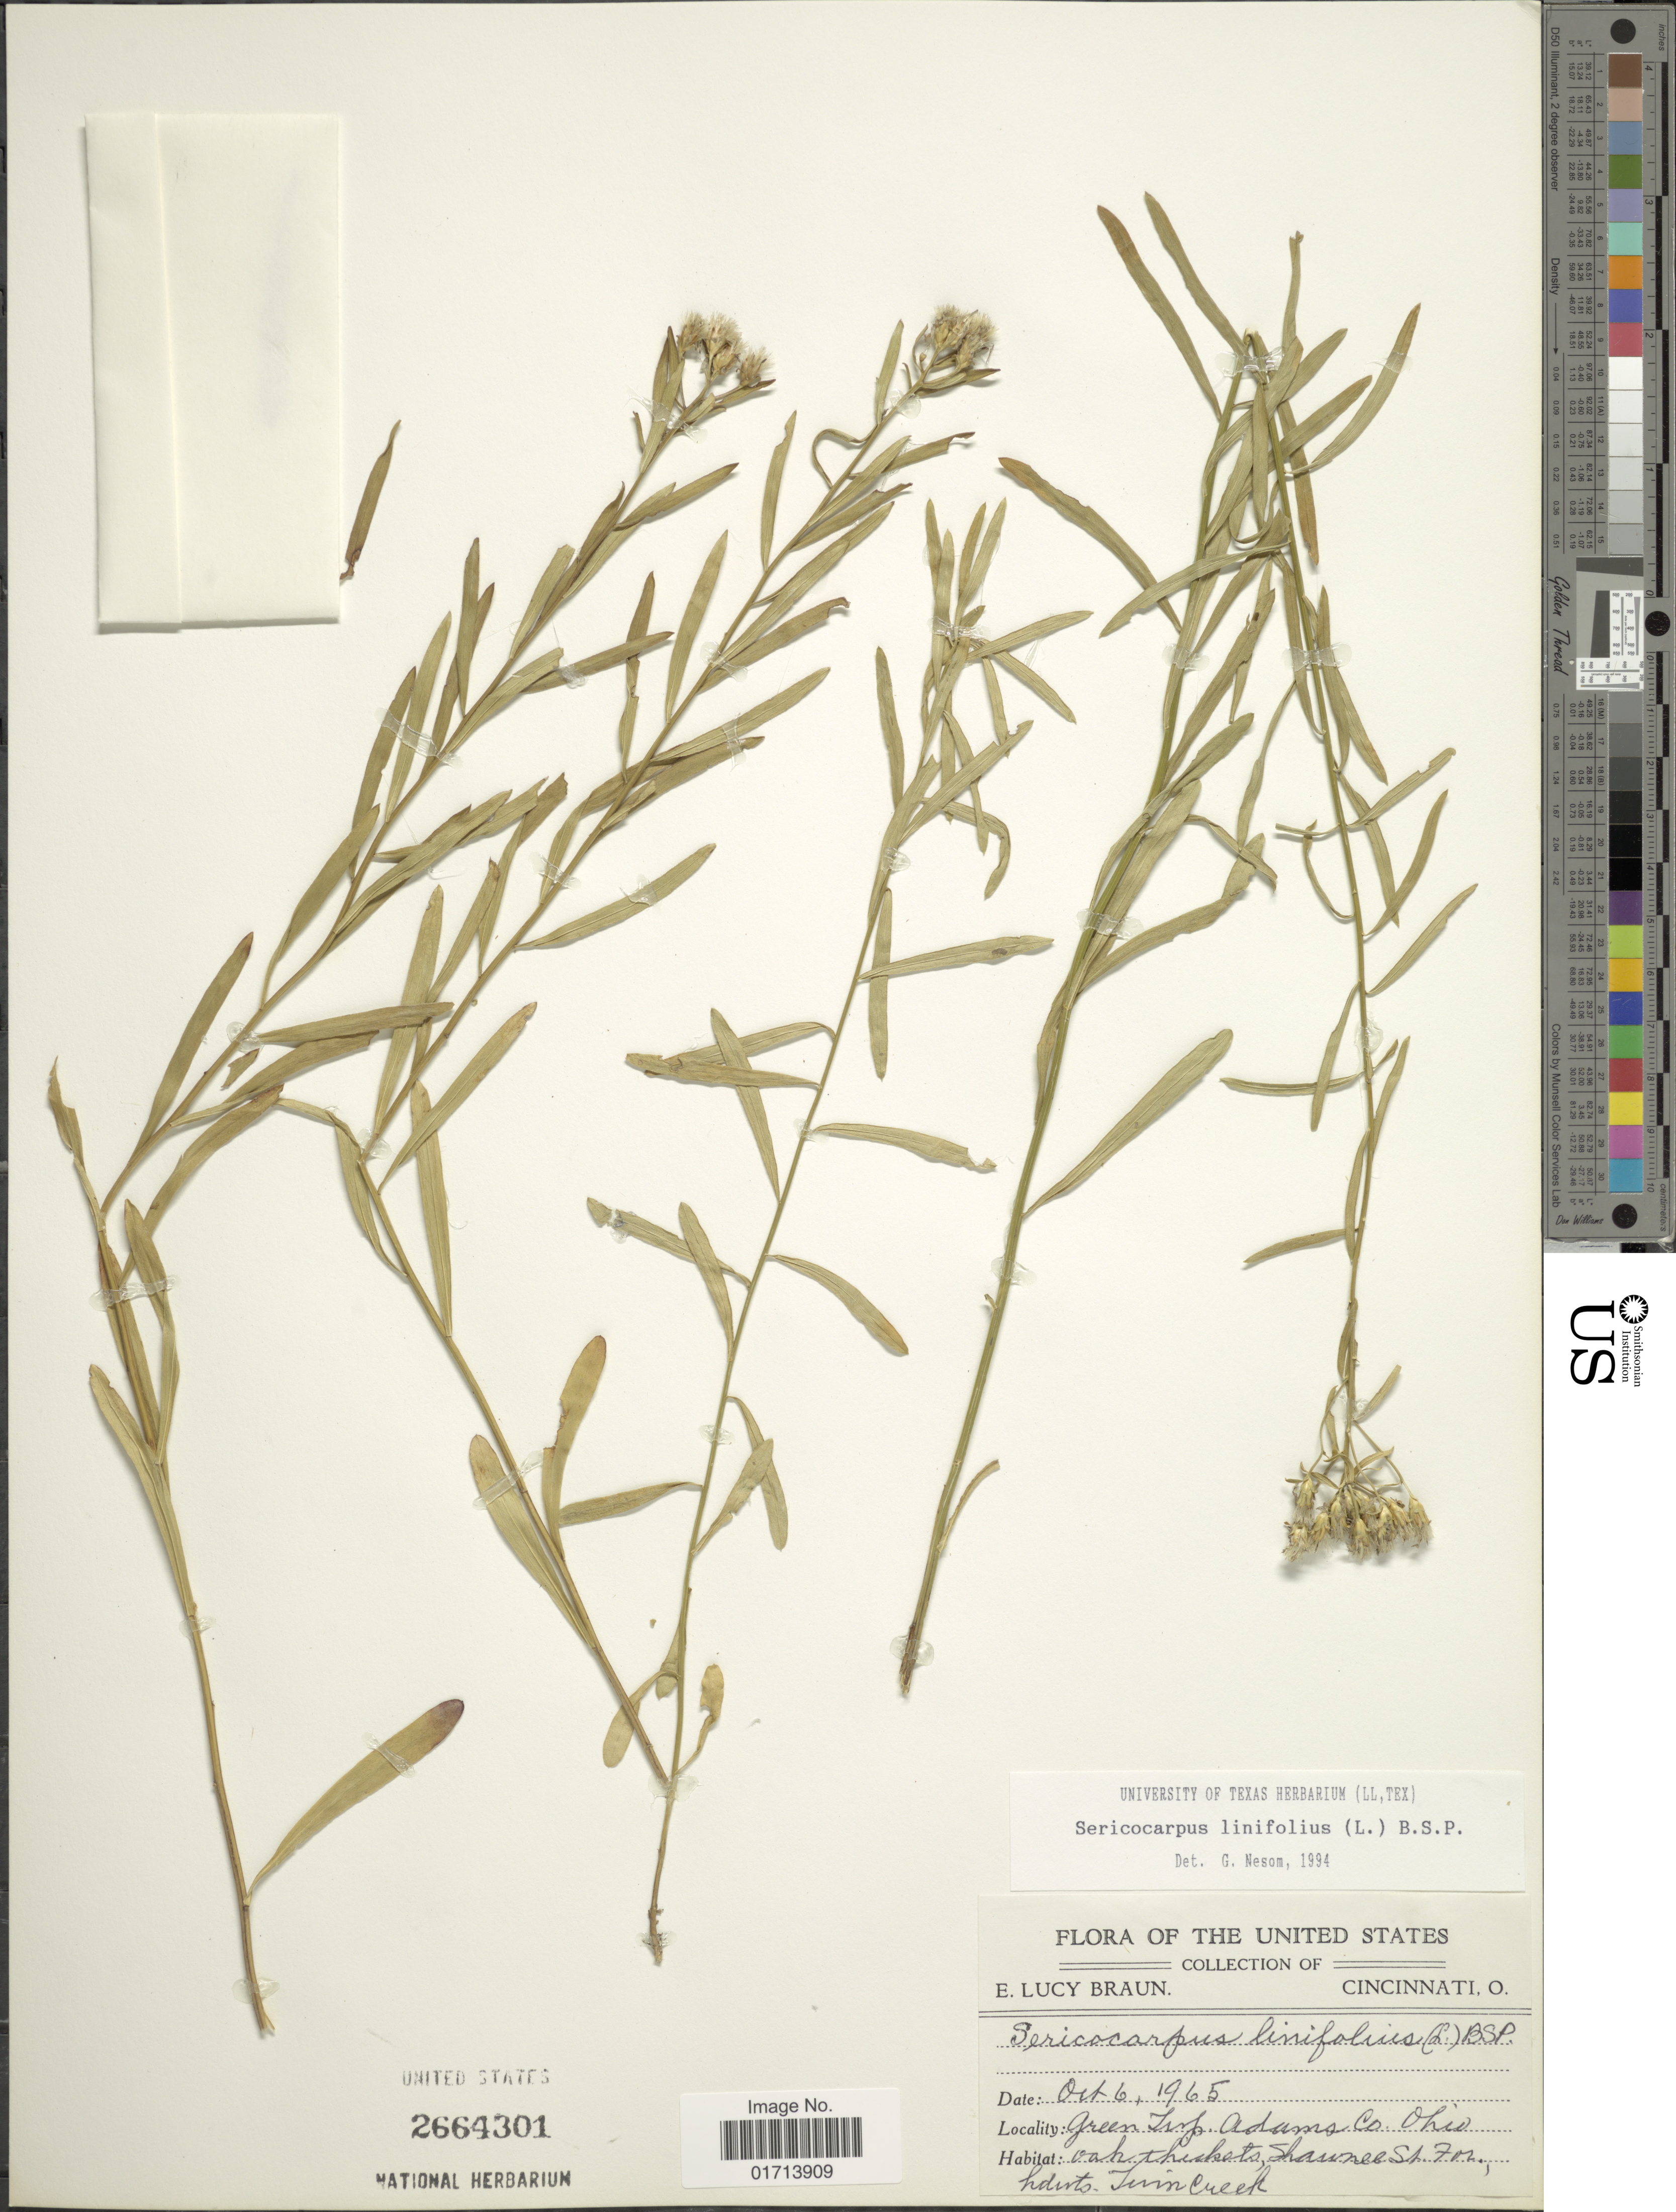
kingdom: Plantae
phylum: Tracheophyta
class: Magnoliopsida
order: Asterales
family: Asteraceae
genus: Sericocarpus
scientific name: Sericocarpus linifolius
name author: (L.) Britton, Stearns & Poggenb.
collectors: E. L. Braun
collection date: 1965-10-06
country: United States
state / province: Ohio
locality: Green Lip Adams Co., Ohio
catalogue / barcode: US 2664301